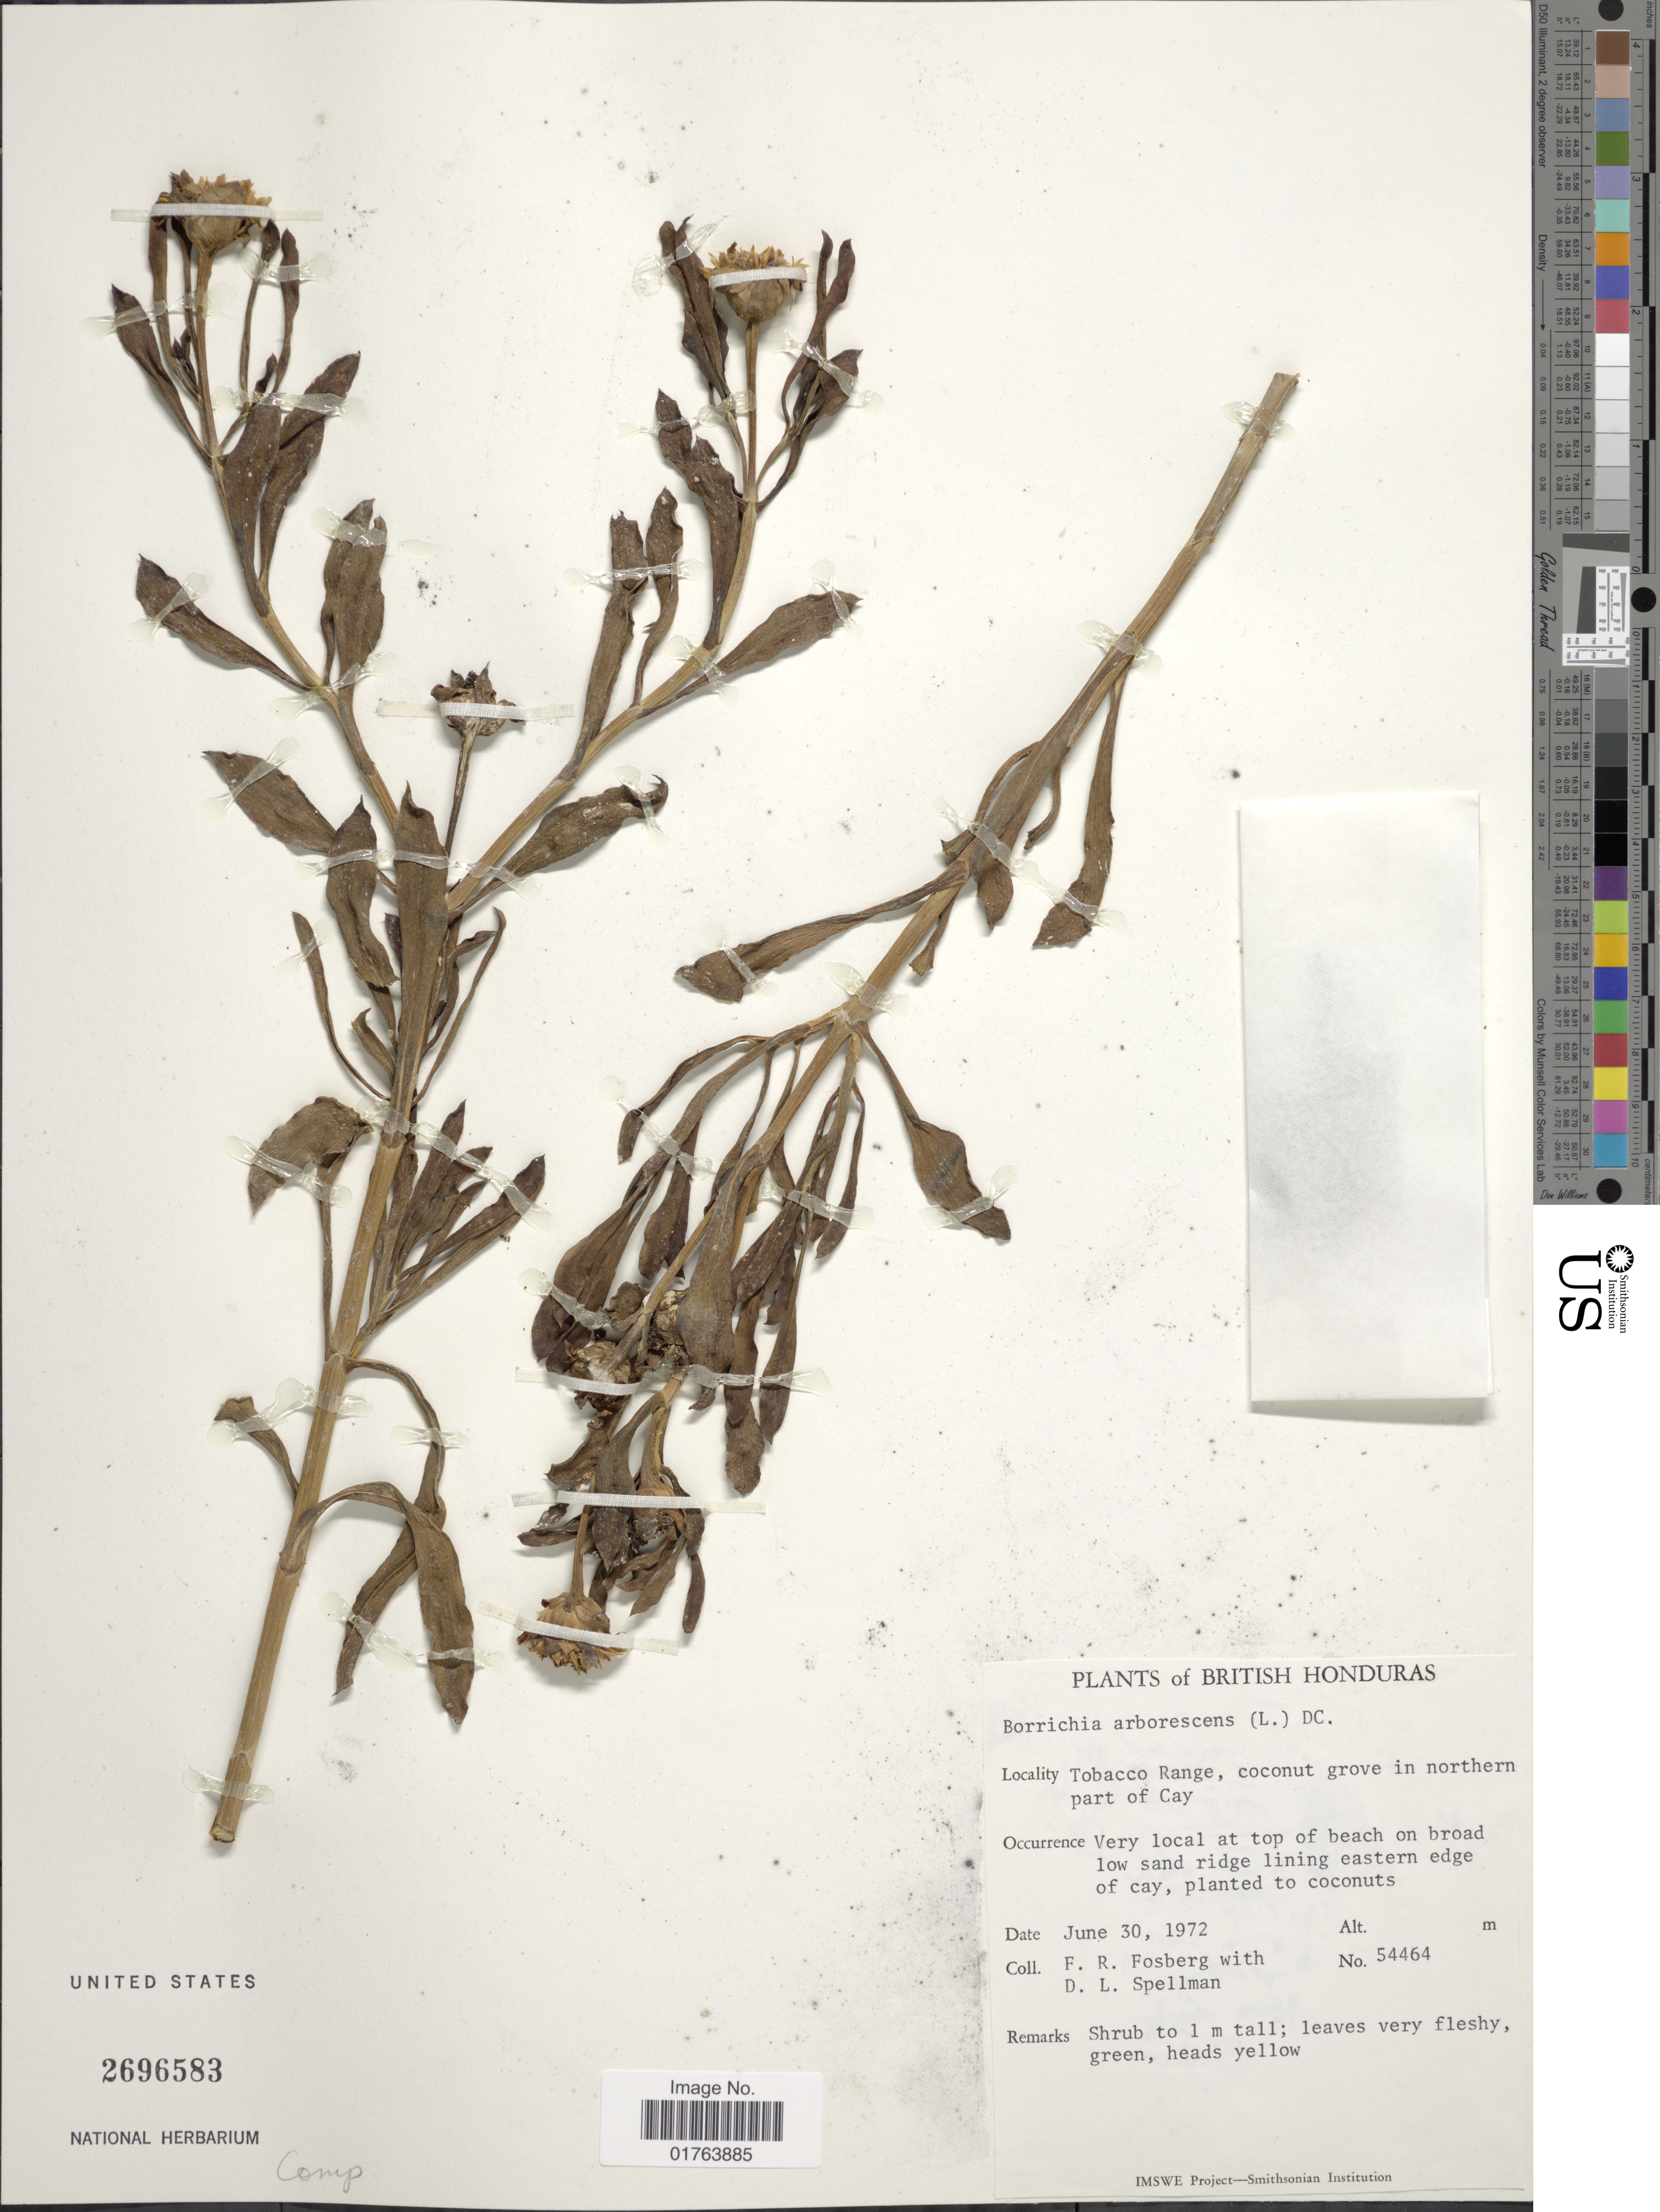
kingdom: Plantae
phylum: Tracheophyta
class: Magnoliopsida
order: Asterales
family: Asteraceae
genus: Borrichia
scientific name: Borrichia arborescens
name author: (L.) DC.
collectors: F. R. Fosberg & D. L. Spellman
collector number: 54464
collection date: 1972-06-30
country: Belize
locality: British Honduras, Tobacco Range, coconut grove in northern part of Cay.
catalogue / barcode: US 2696583